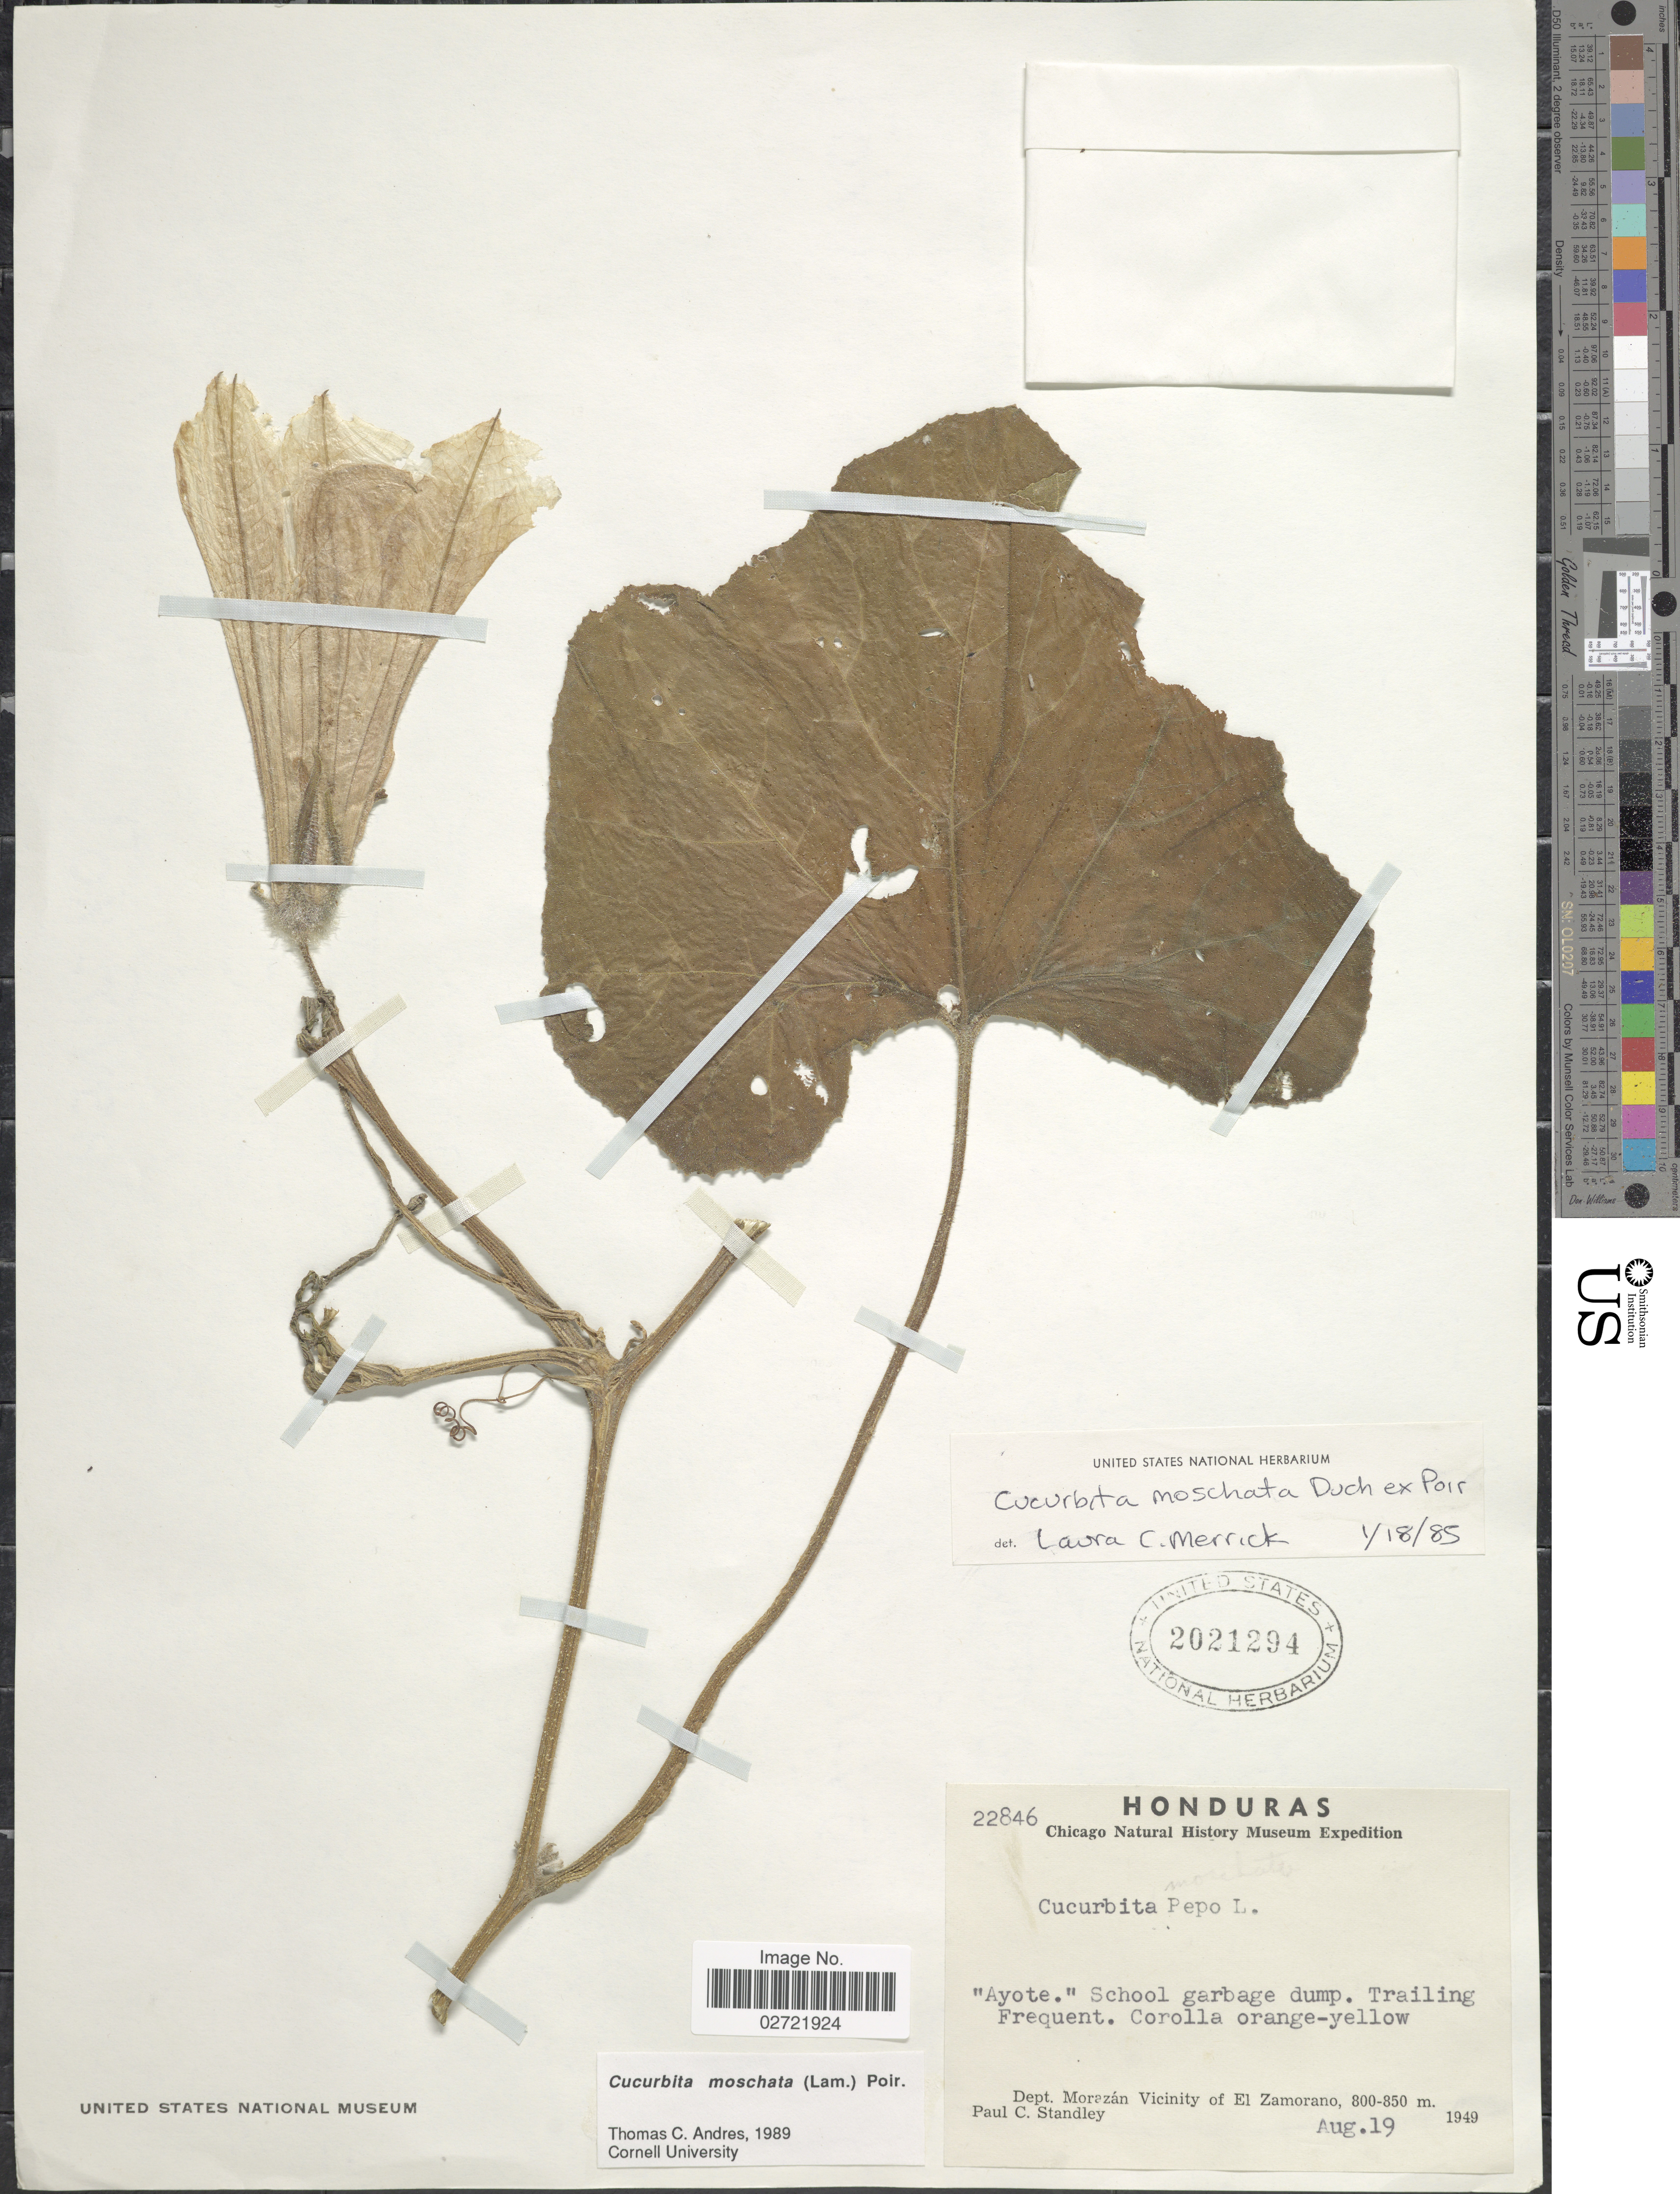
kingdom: Plantae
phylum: Tracheophyta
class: Magnoliopsida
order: Cucurbitales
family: Cucurbitaceae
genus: Cucurbita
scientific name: Cucurbita moschata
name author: (Duch.) Poir.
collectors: P. C. Standley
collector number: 22846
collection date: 1949-08-19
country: Honduras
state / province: Fco. Morazán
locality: Dept. Morazán Vicinity of El Zamorano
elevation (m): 800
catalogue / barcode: US 2021294